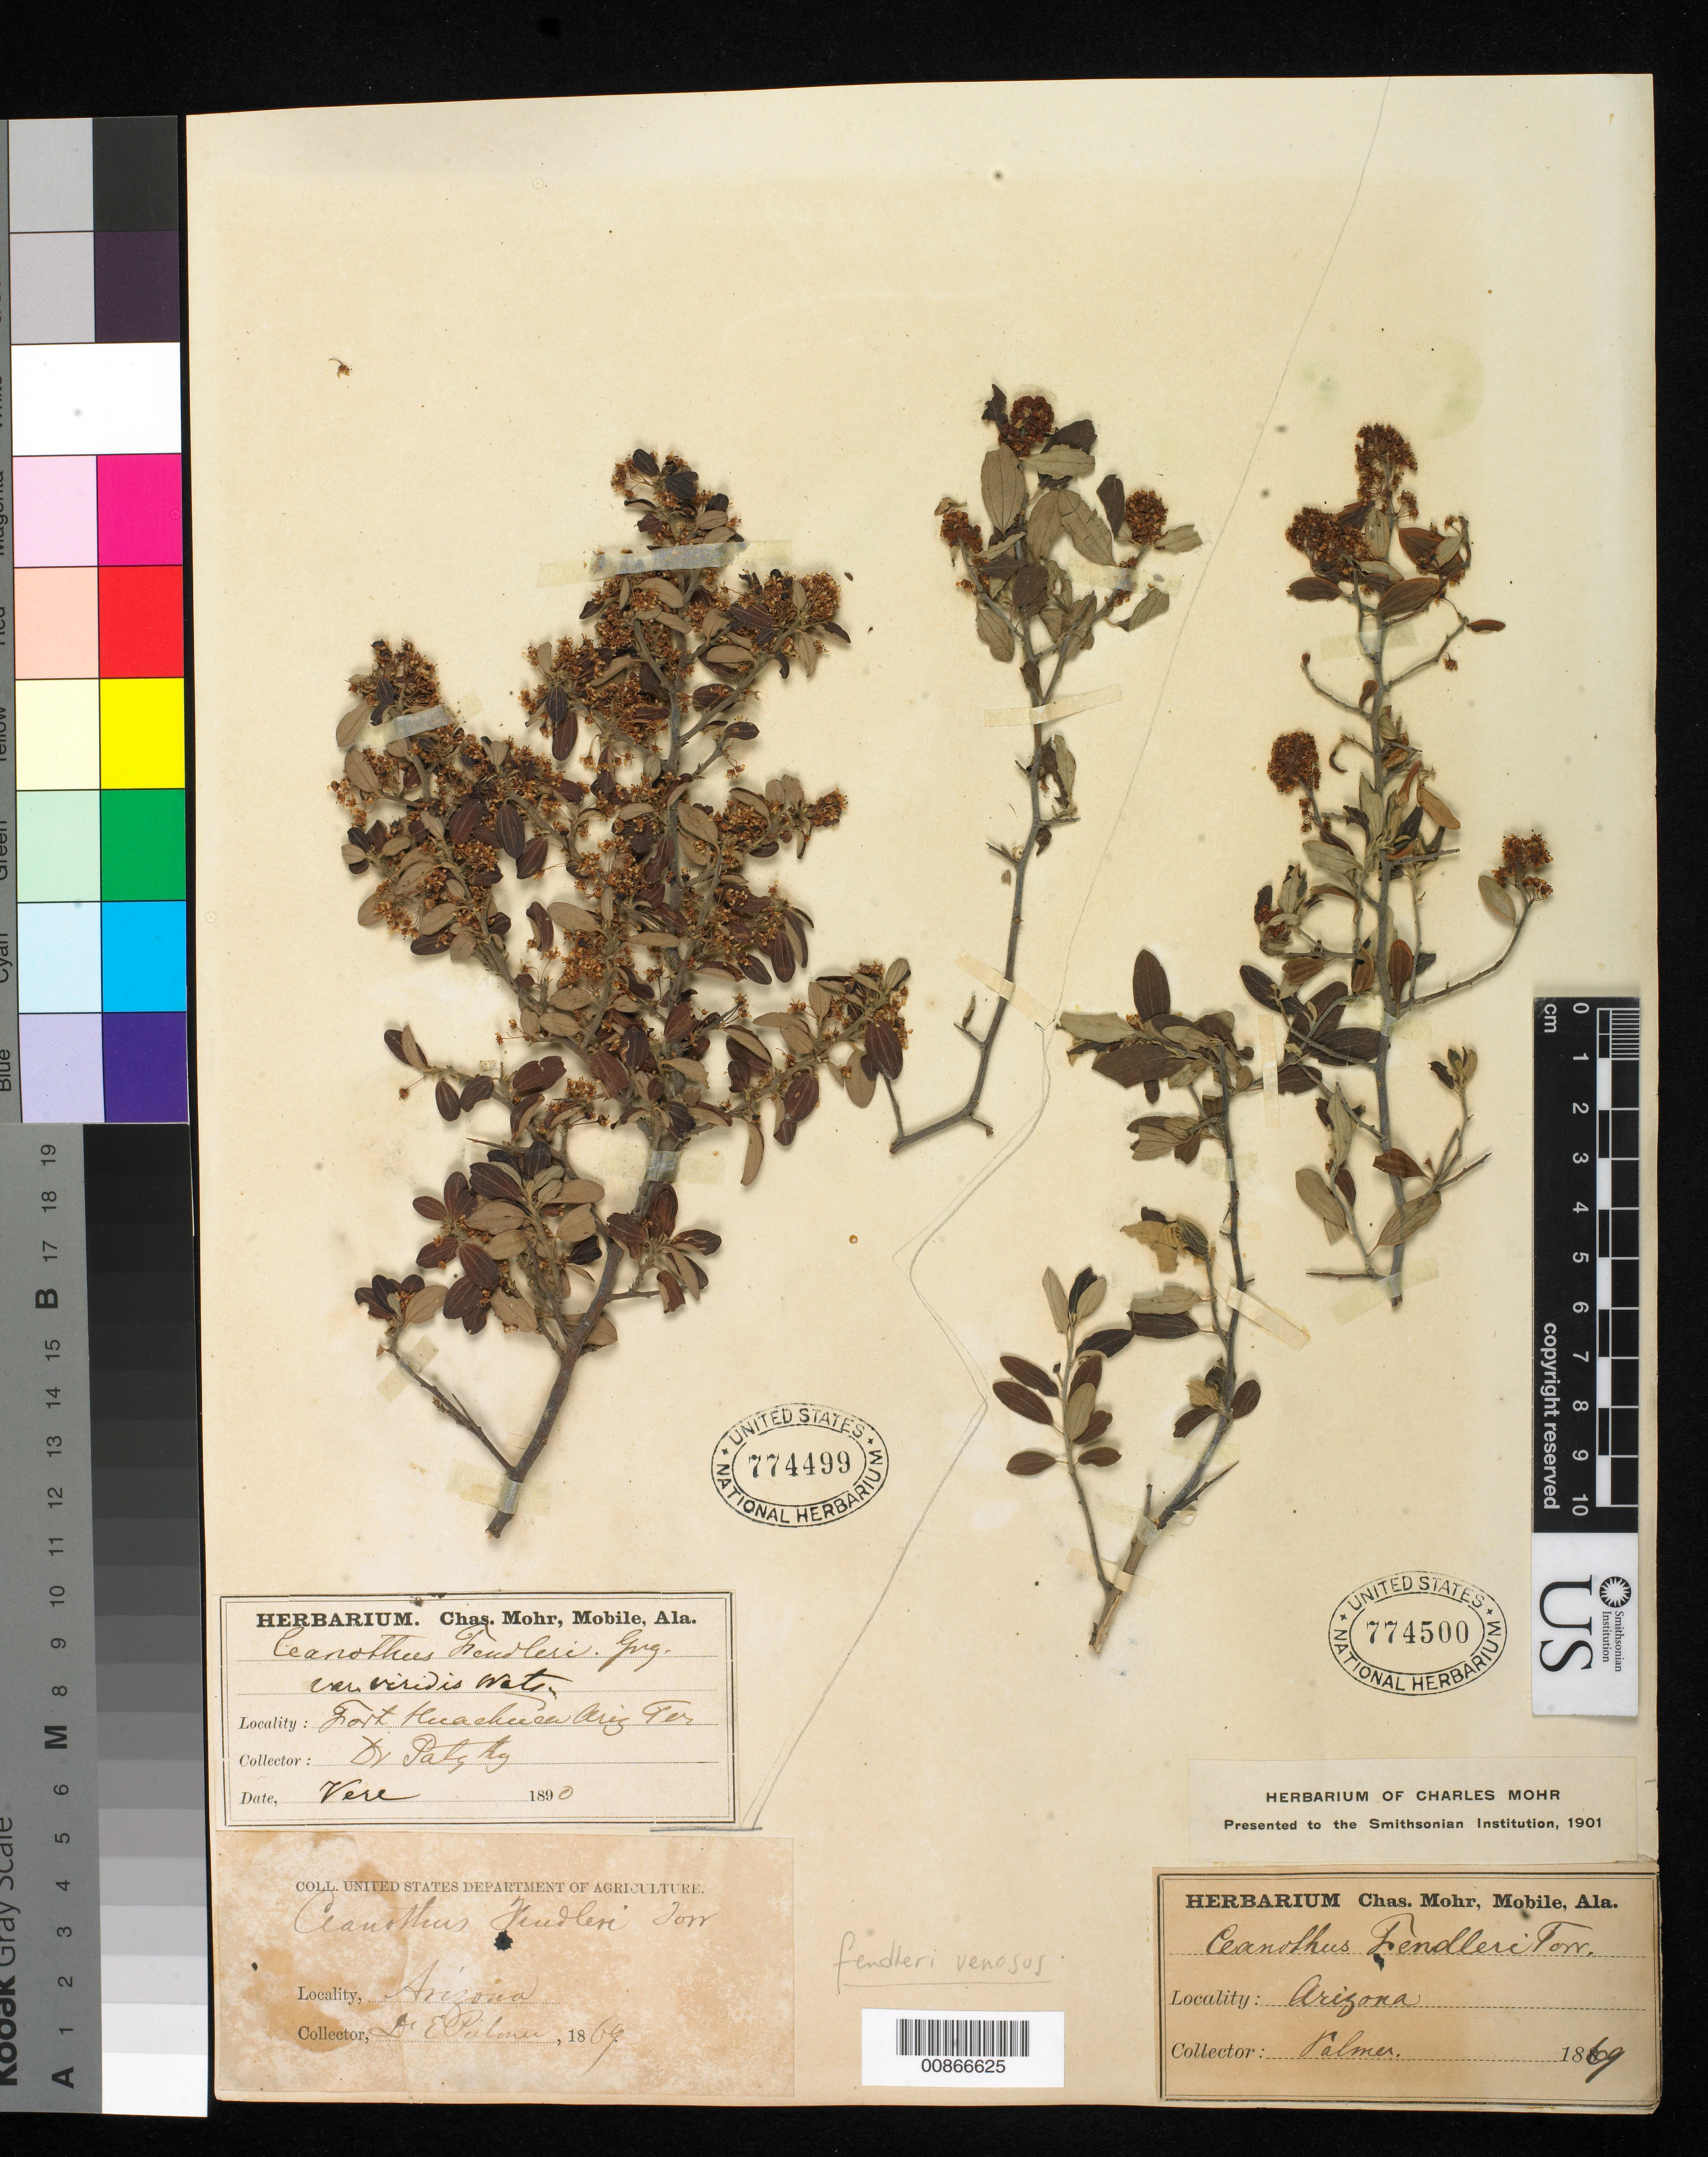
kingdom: Plantae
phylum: Tracheophyta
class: Magnoliopsida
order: Rosales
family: Rhamnaceae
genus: Ceanothus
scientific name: Ceanothus fendleri var. viridis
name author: A. Gray ex Trel.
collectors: -. Patzky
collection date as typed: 1890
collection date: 1890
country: United States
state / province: Arizona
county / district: Cochise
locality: Fort Huachuca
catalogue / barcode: US 774499-2